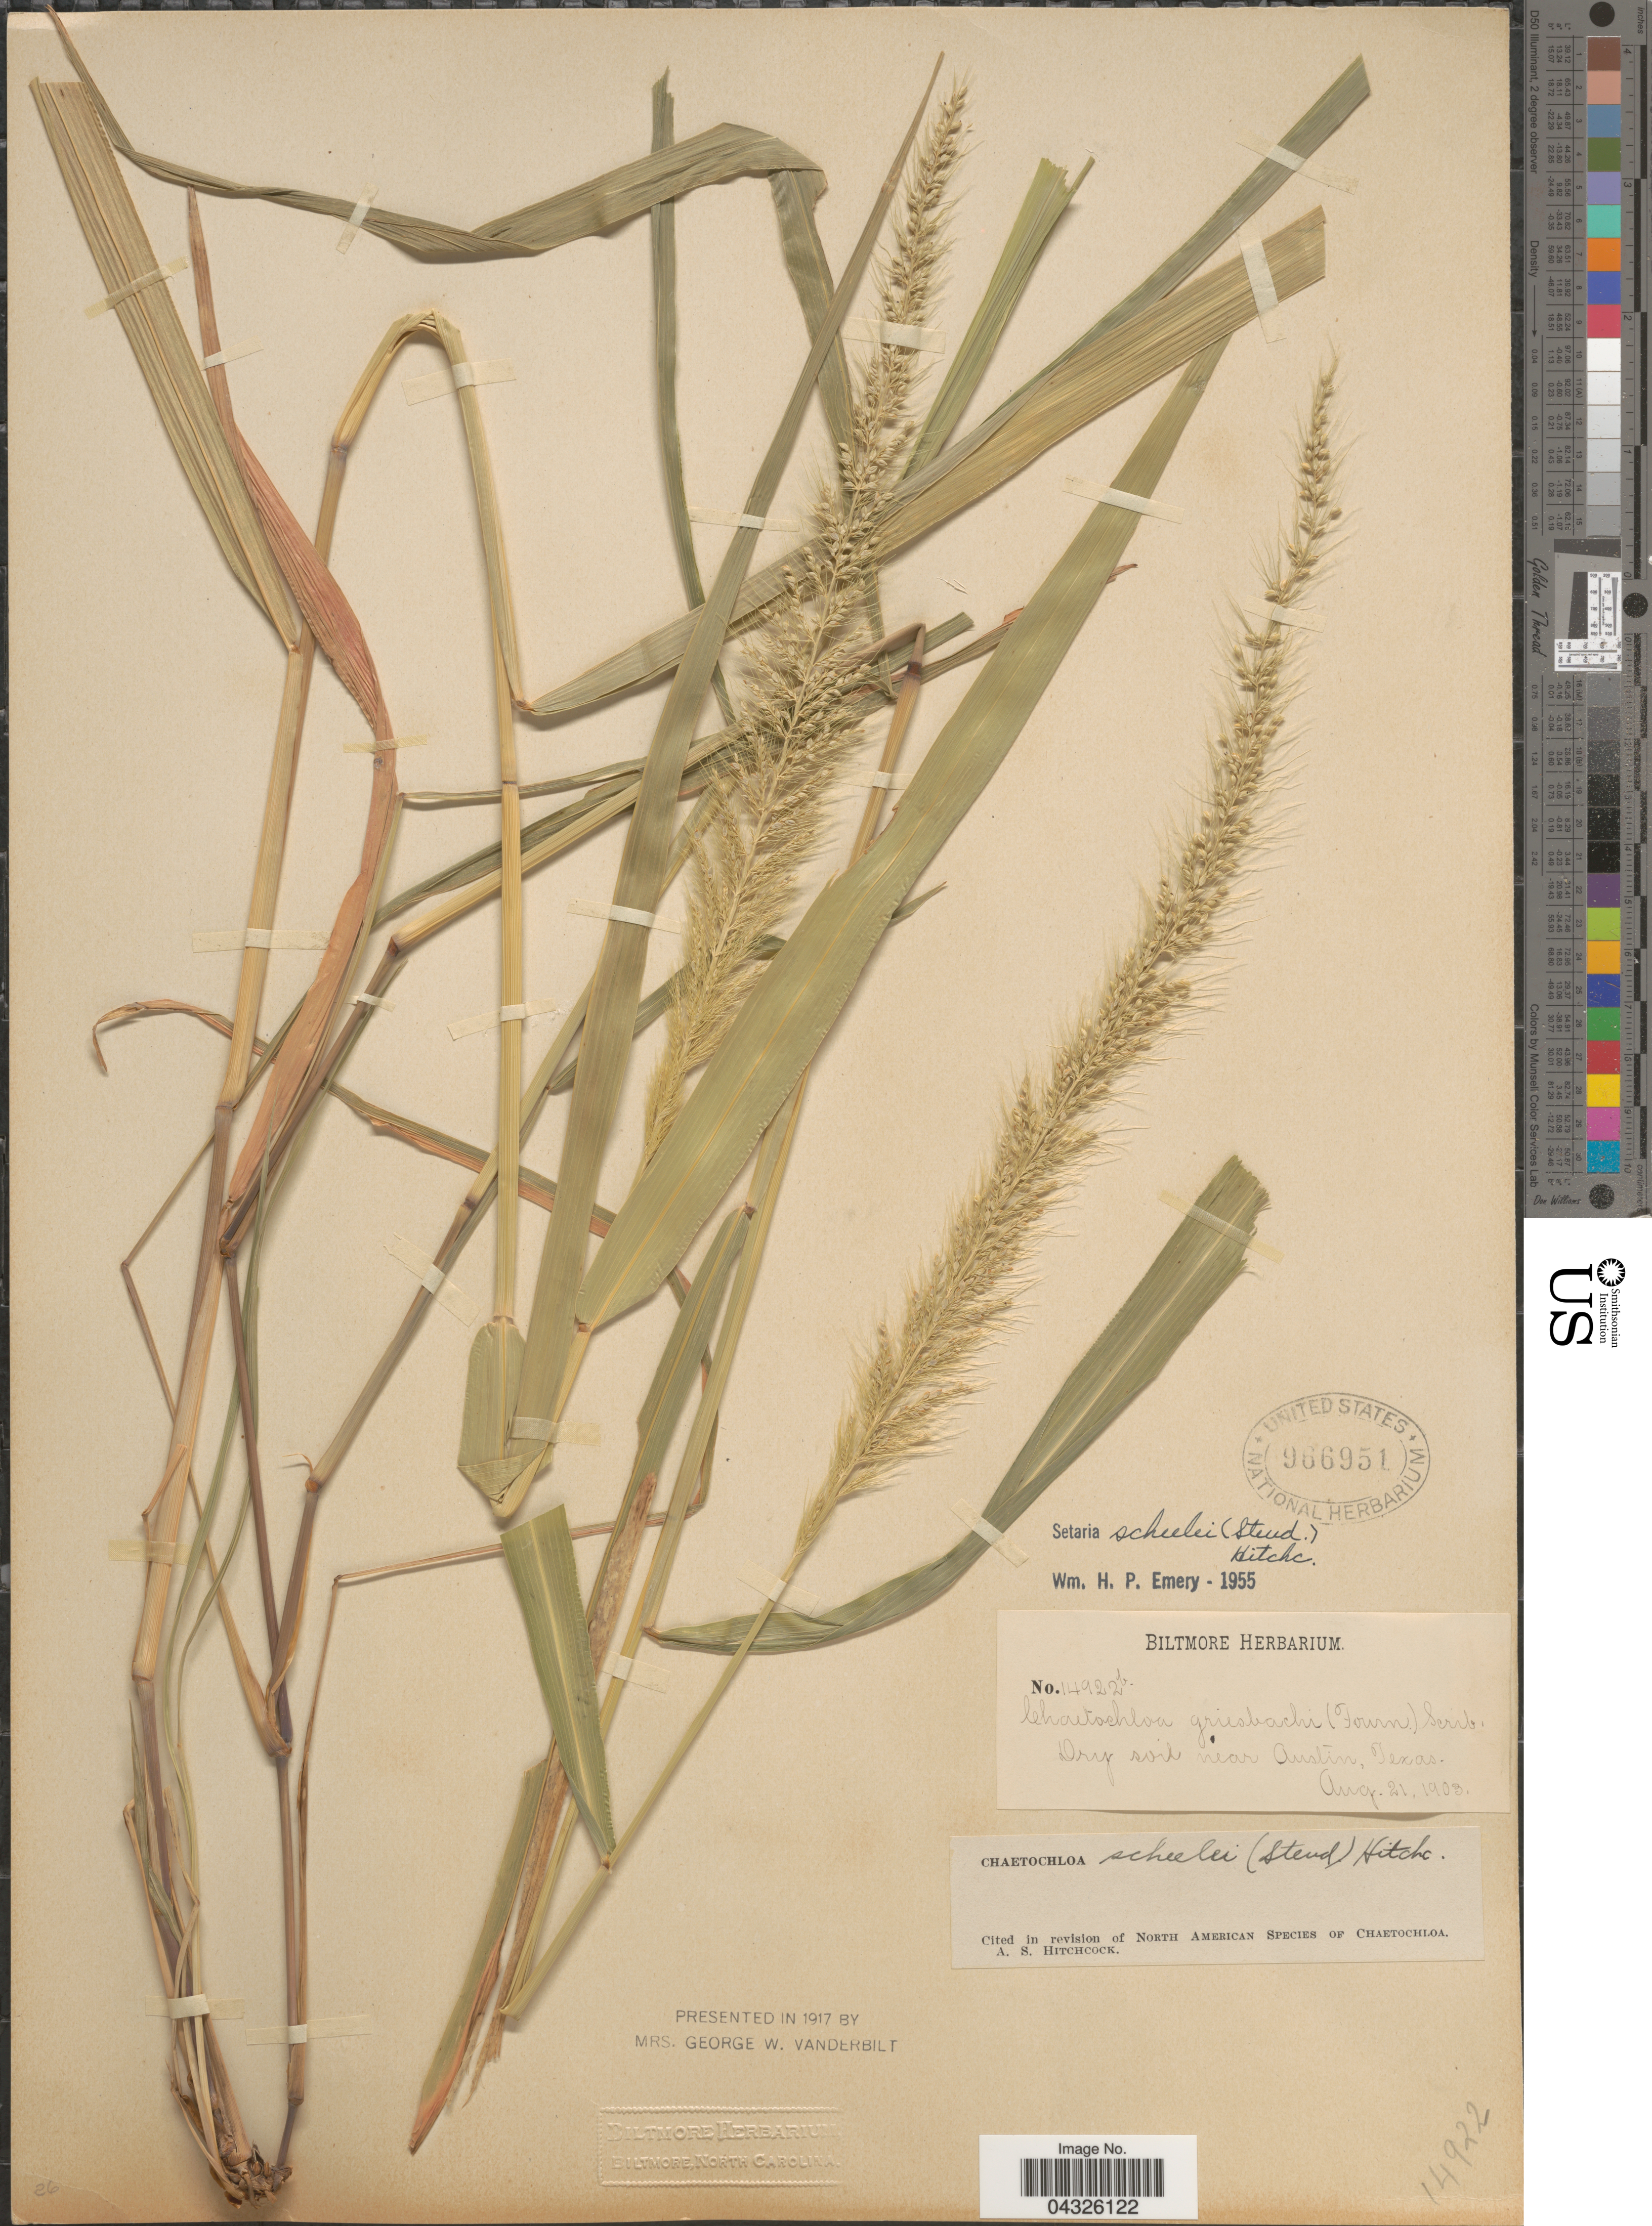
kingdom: Plantae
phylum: Tracheophyta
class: Liliopsida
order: Poales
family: Poaceae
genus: Setaria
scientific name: Setaria scheelei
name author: (Steud.) Hitchc.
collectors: ex herb. Biltmore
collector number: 14922b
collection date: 1903-08-21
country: United States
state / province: Texas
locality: Dry soil near Austin.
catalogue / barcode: US 966951